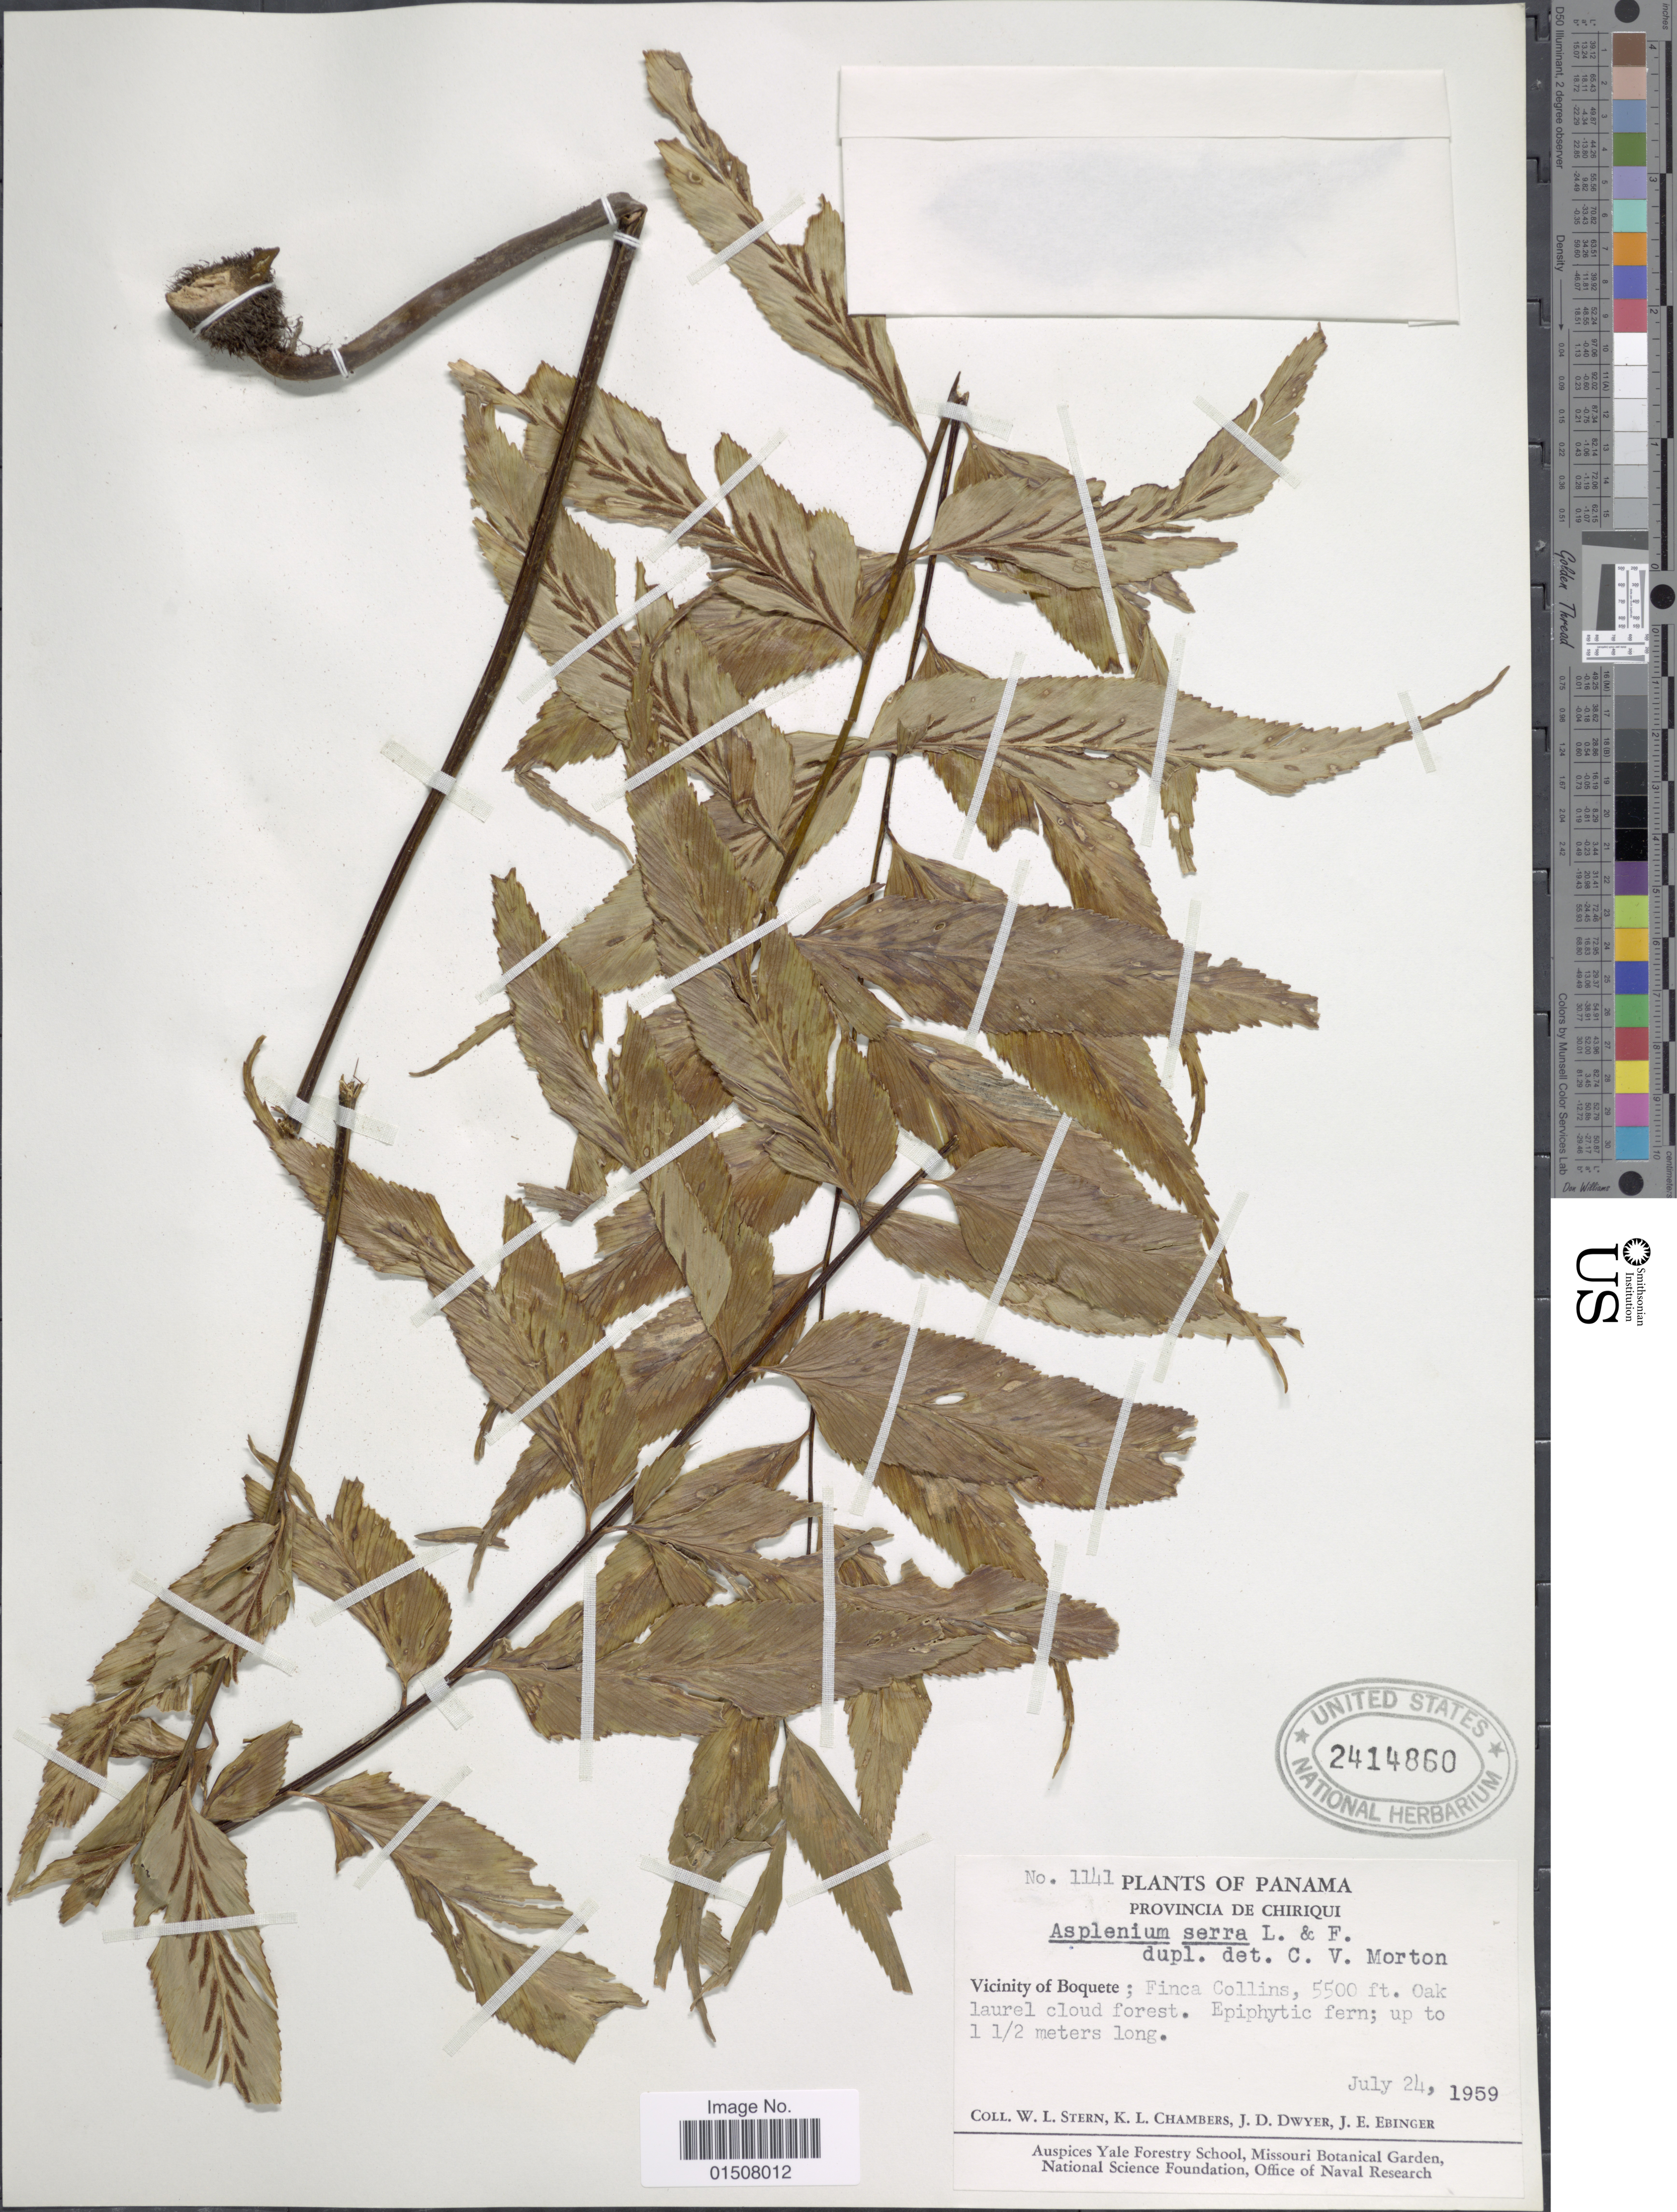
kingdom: Plantae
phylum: Tracheophyta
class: Polypodiopsida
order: Polypodiales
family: Aspleniaceae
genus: Asplenium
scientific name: Asplenium serra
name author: Langsd. & Fisch.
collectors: W. L. Stern, K. Chambers, J. D. Dwyer & J. Ebinger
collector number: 1141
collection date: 1959-07-24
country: Panama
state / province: Chiriqui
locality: Vicinity of Boquete; Finca Collins, Oak laurel cloud forest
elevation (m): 1676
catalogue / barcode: US 2414860